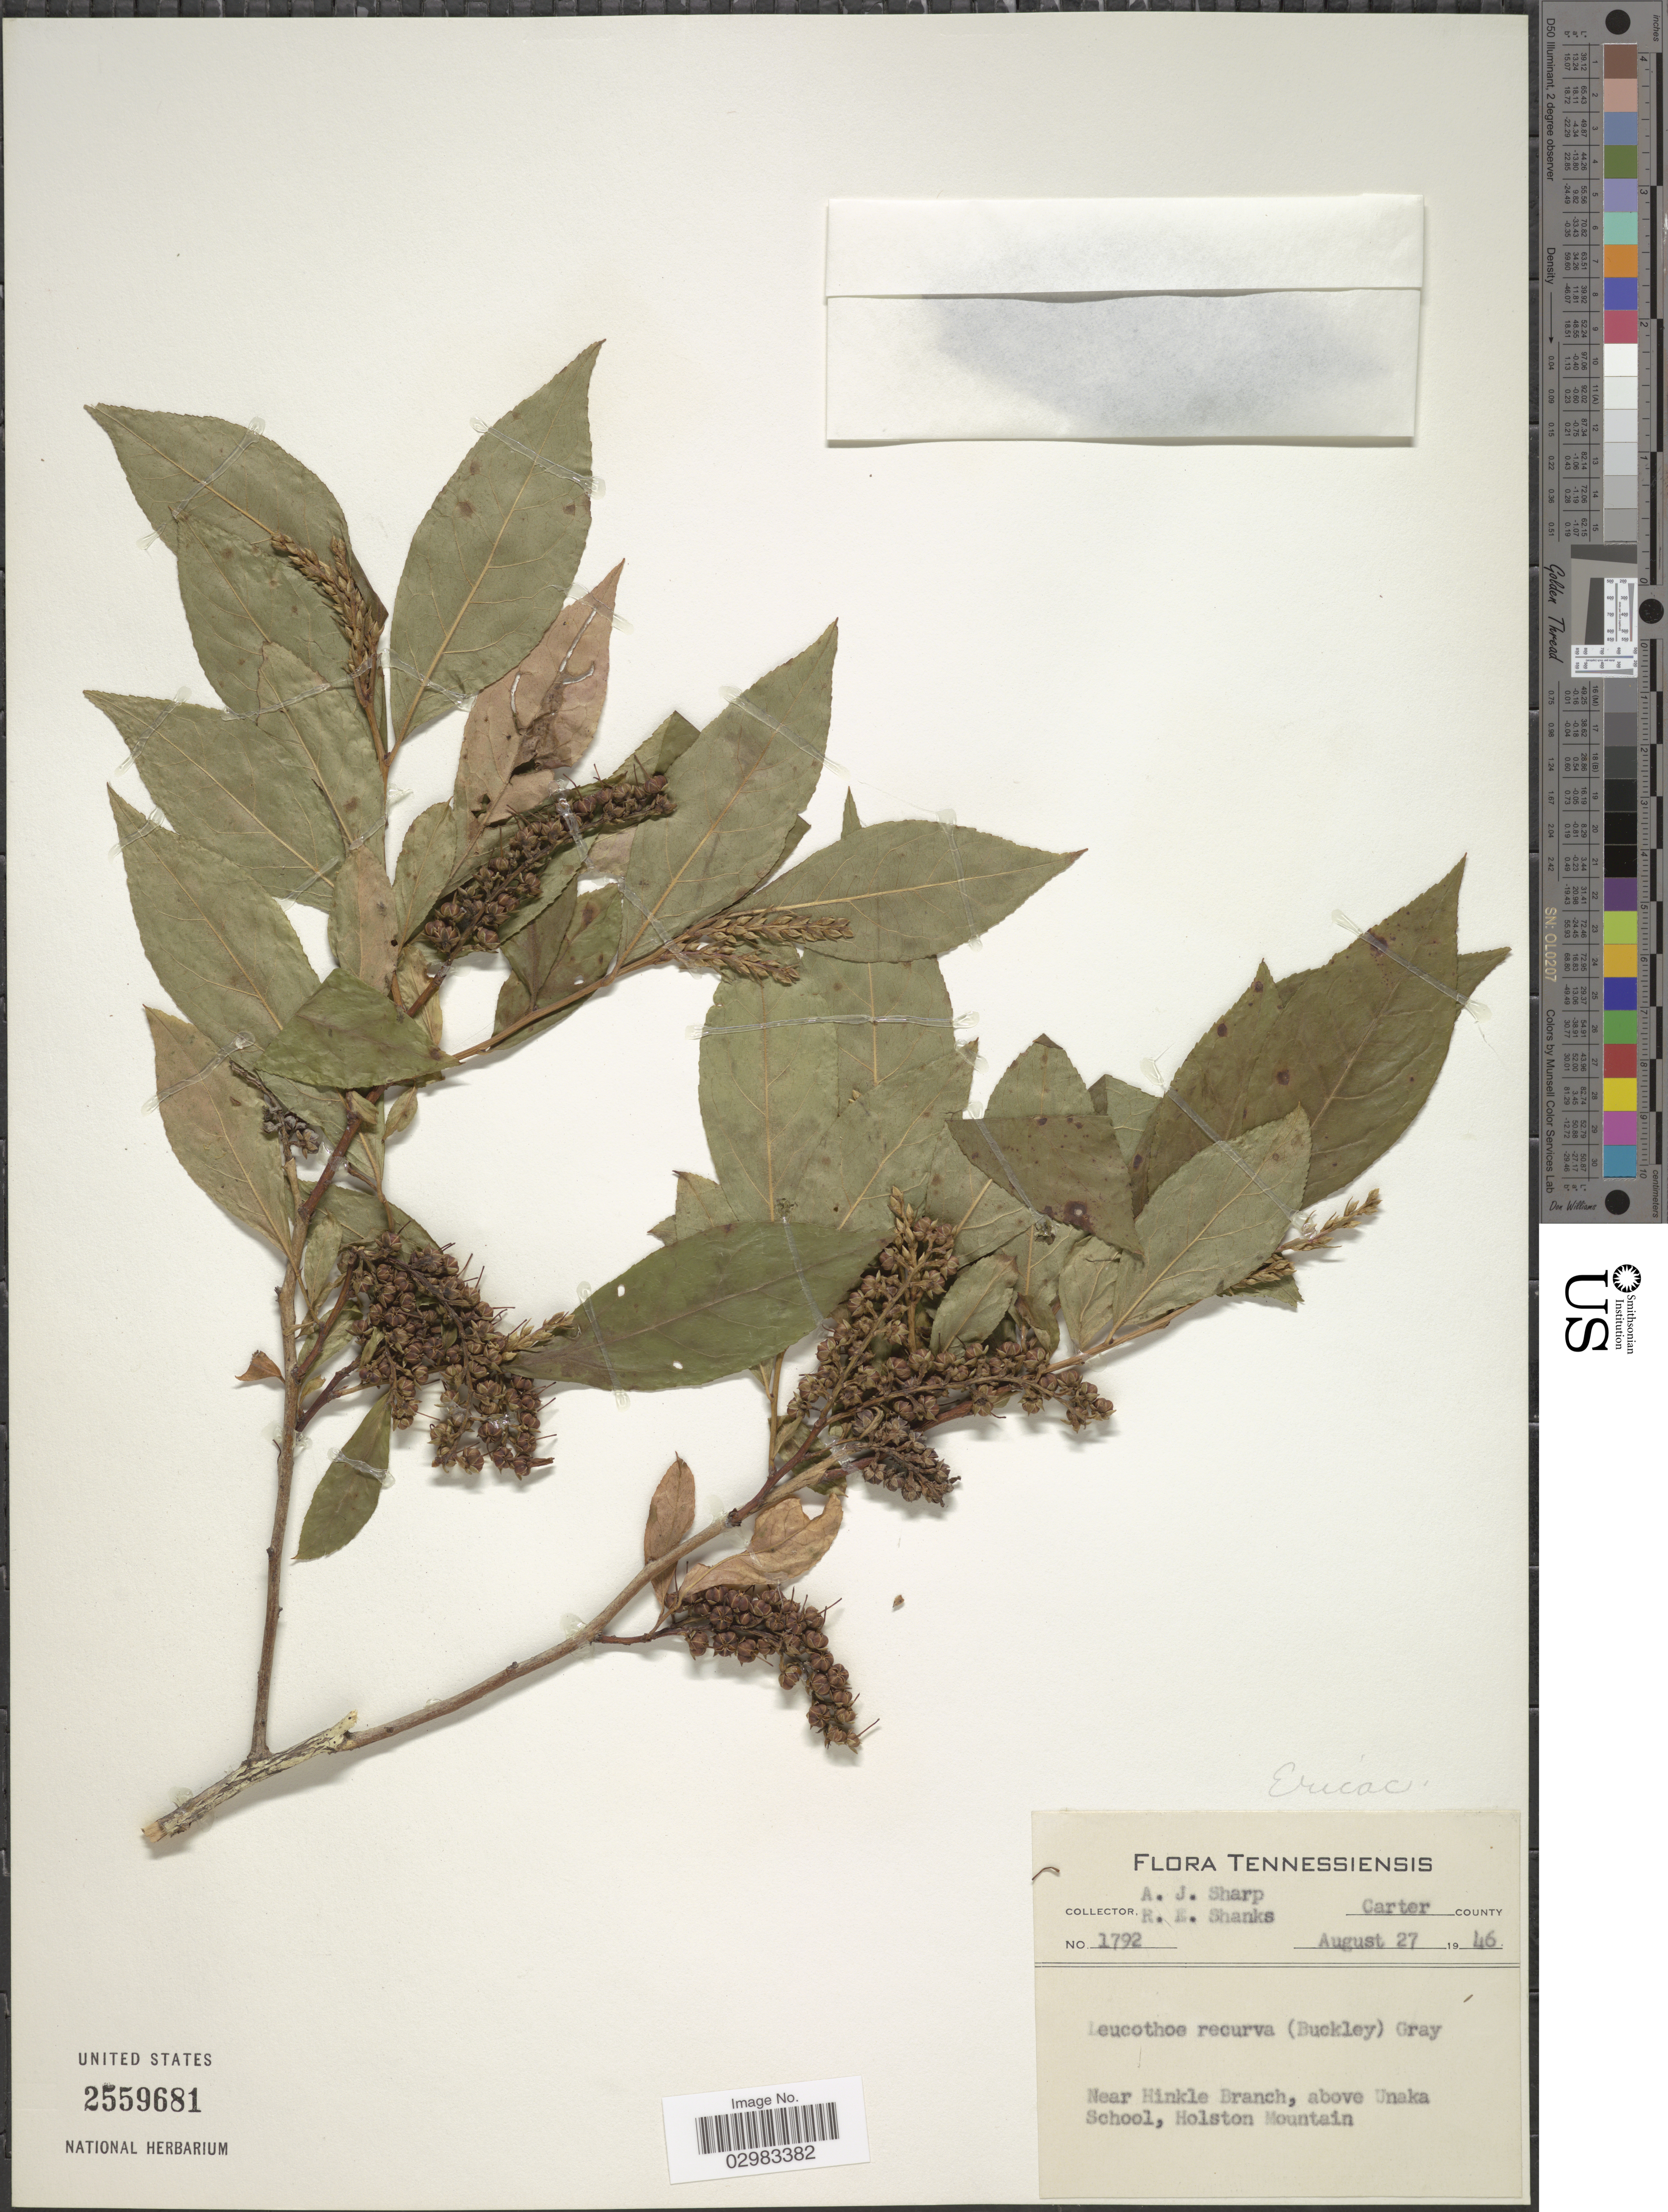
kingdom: Plantae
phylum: Tracheophyta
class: Magnoliopsida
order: Ericales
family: Ericaceae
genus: Leucothoe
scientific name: Leucothoë recurva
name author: (Buckley) A. Gray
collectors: A. J. Sharp & R. Shanks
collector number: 1792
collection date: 1946-08-27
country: United States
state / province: Tennessee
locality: Carter county. Near Hinkle Branch, above Unaka School, Holston Mountain.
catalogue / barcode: US 2559681